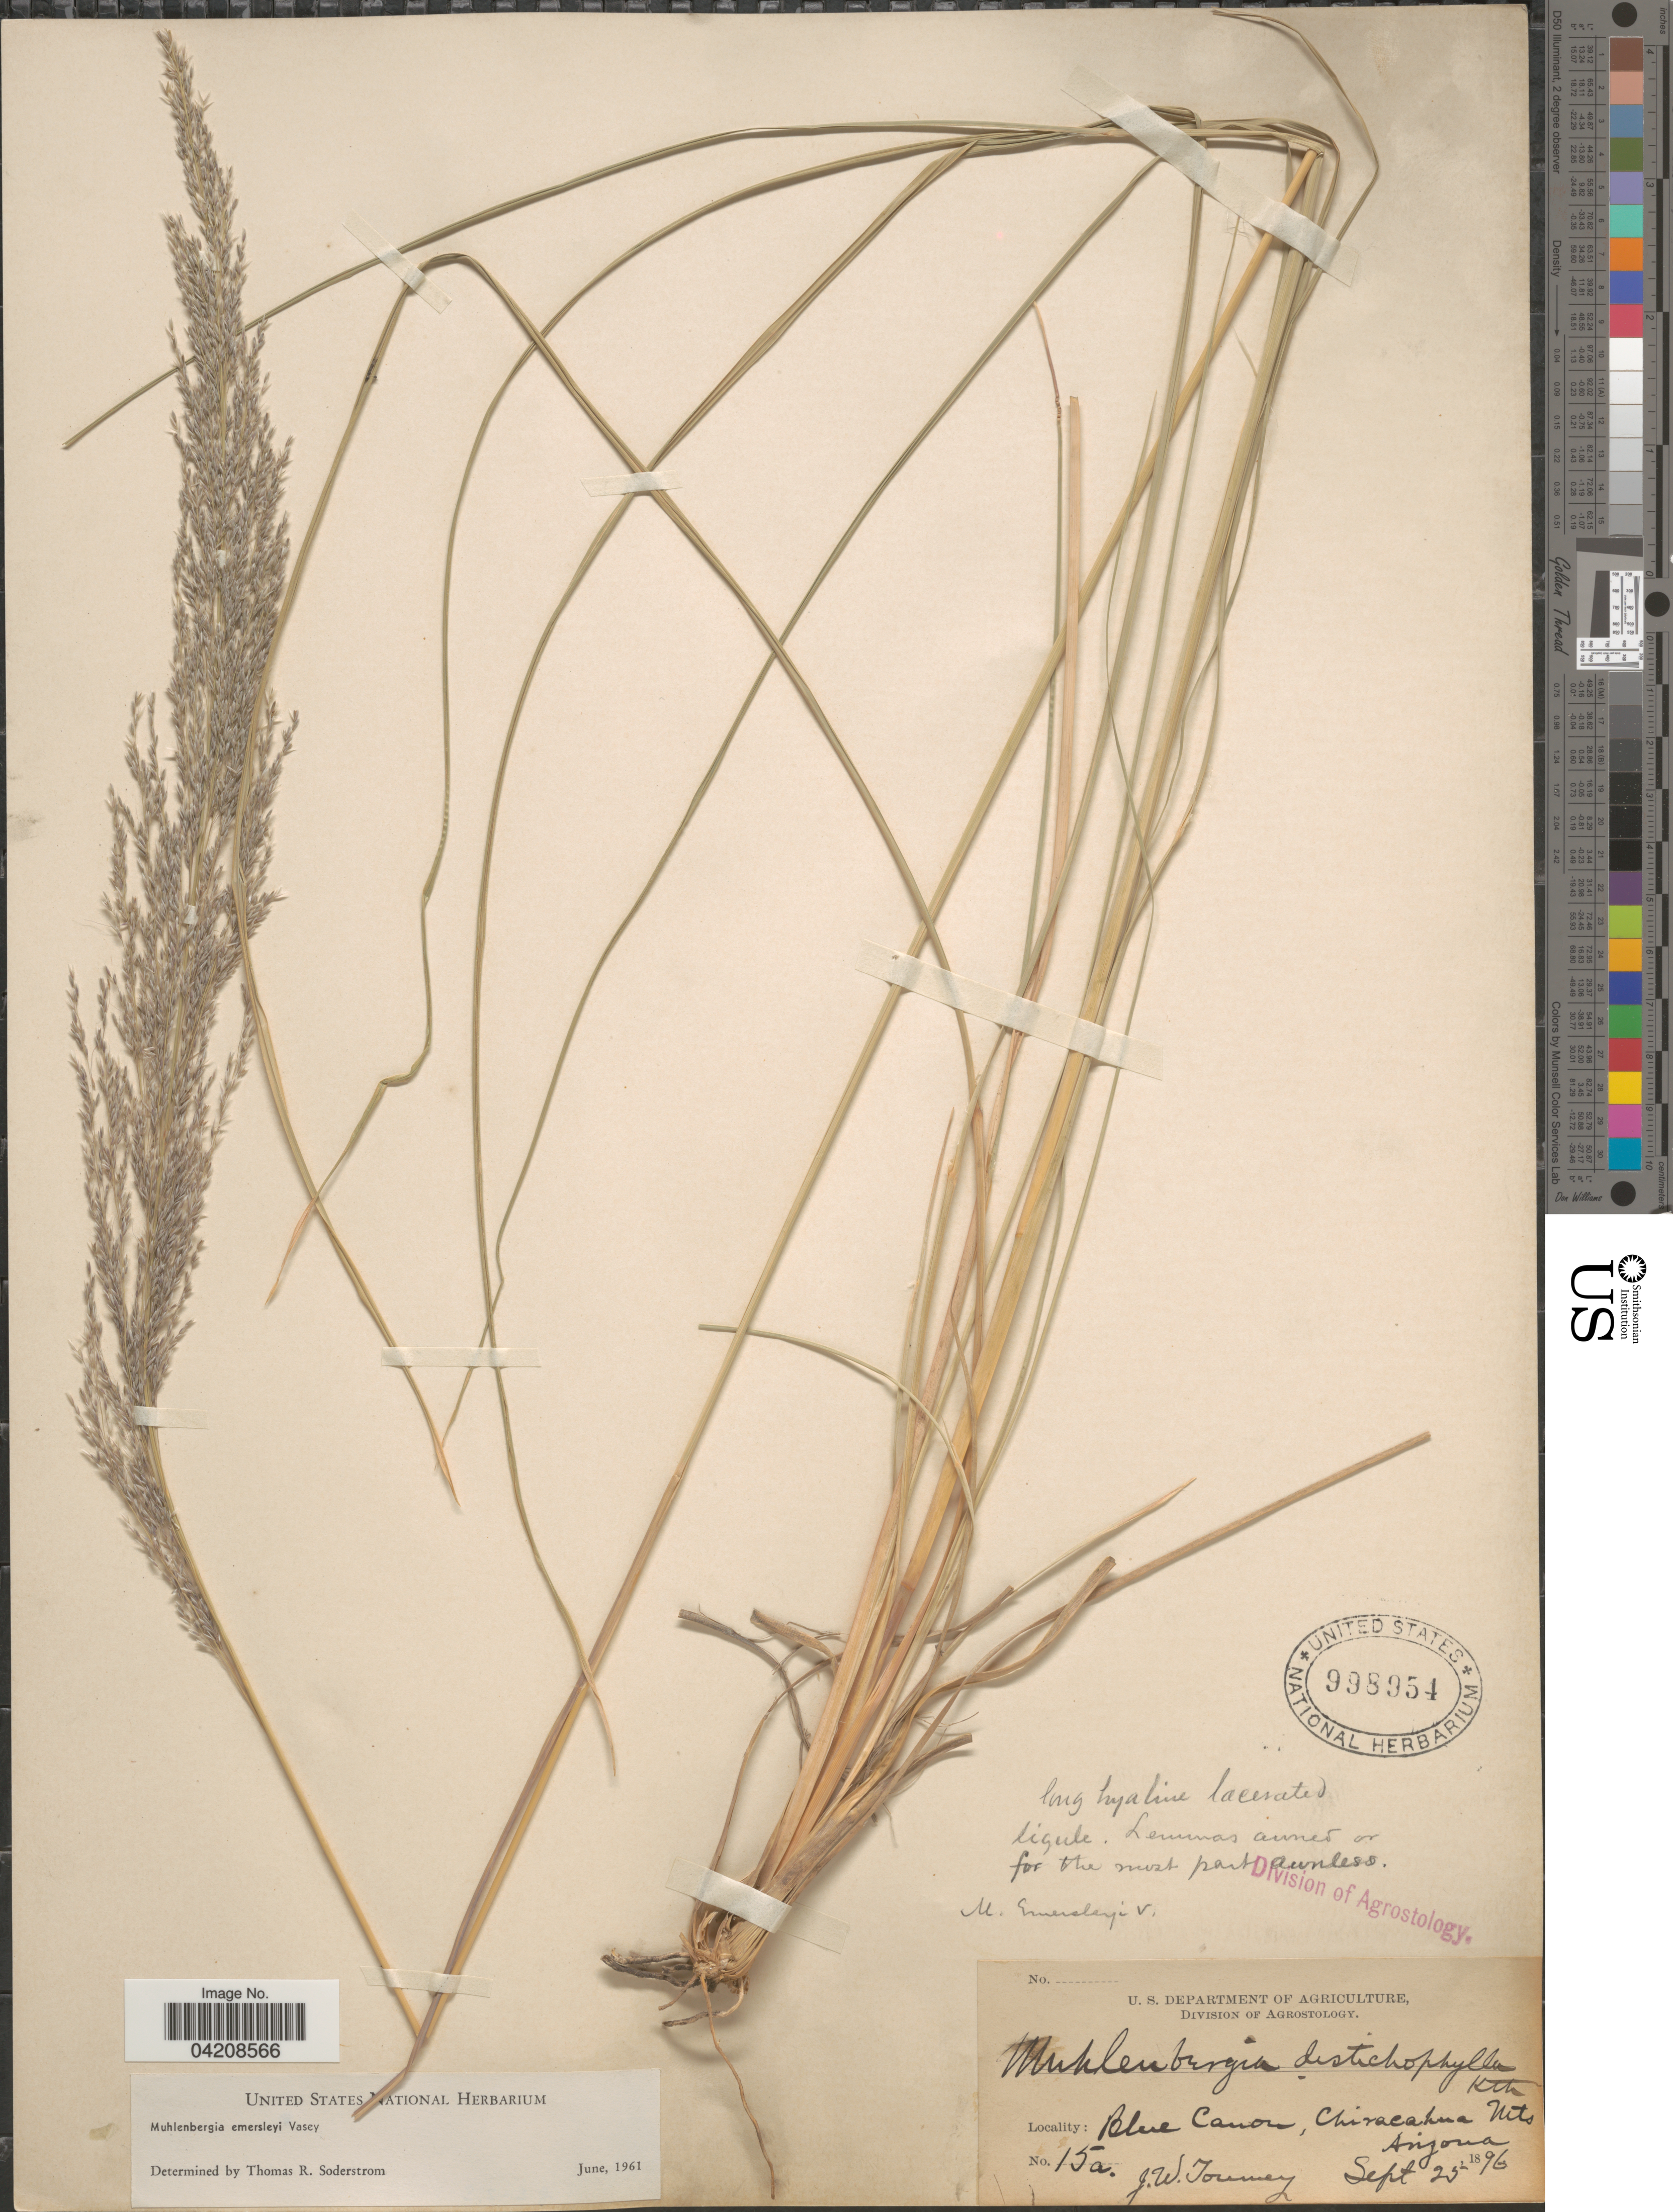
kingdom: Plantae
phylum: Tracheophyta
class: Liliopsida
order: Poales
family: Poaceae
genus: Muhlenbergia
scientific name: Muhlenbergia emersleyi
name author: Vasey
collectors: J. W. Toumey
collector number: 15a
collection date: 1896-09-25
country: United States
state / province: Arizona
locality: Blue Canon, Chiracahua Mts.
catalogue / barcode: US 998954